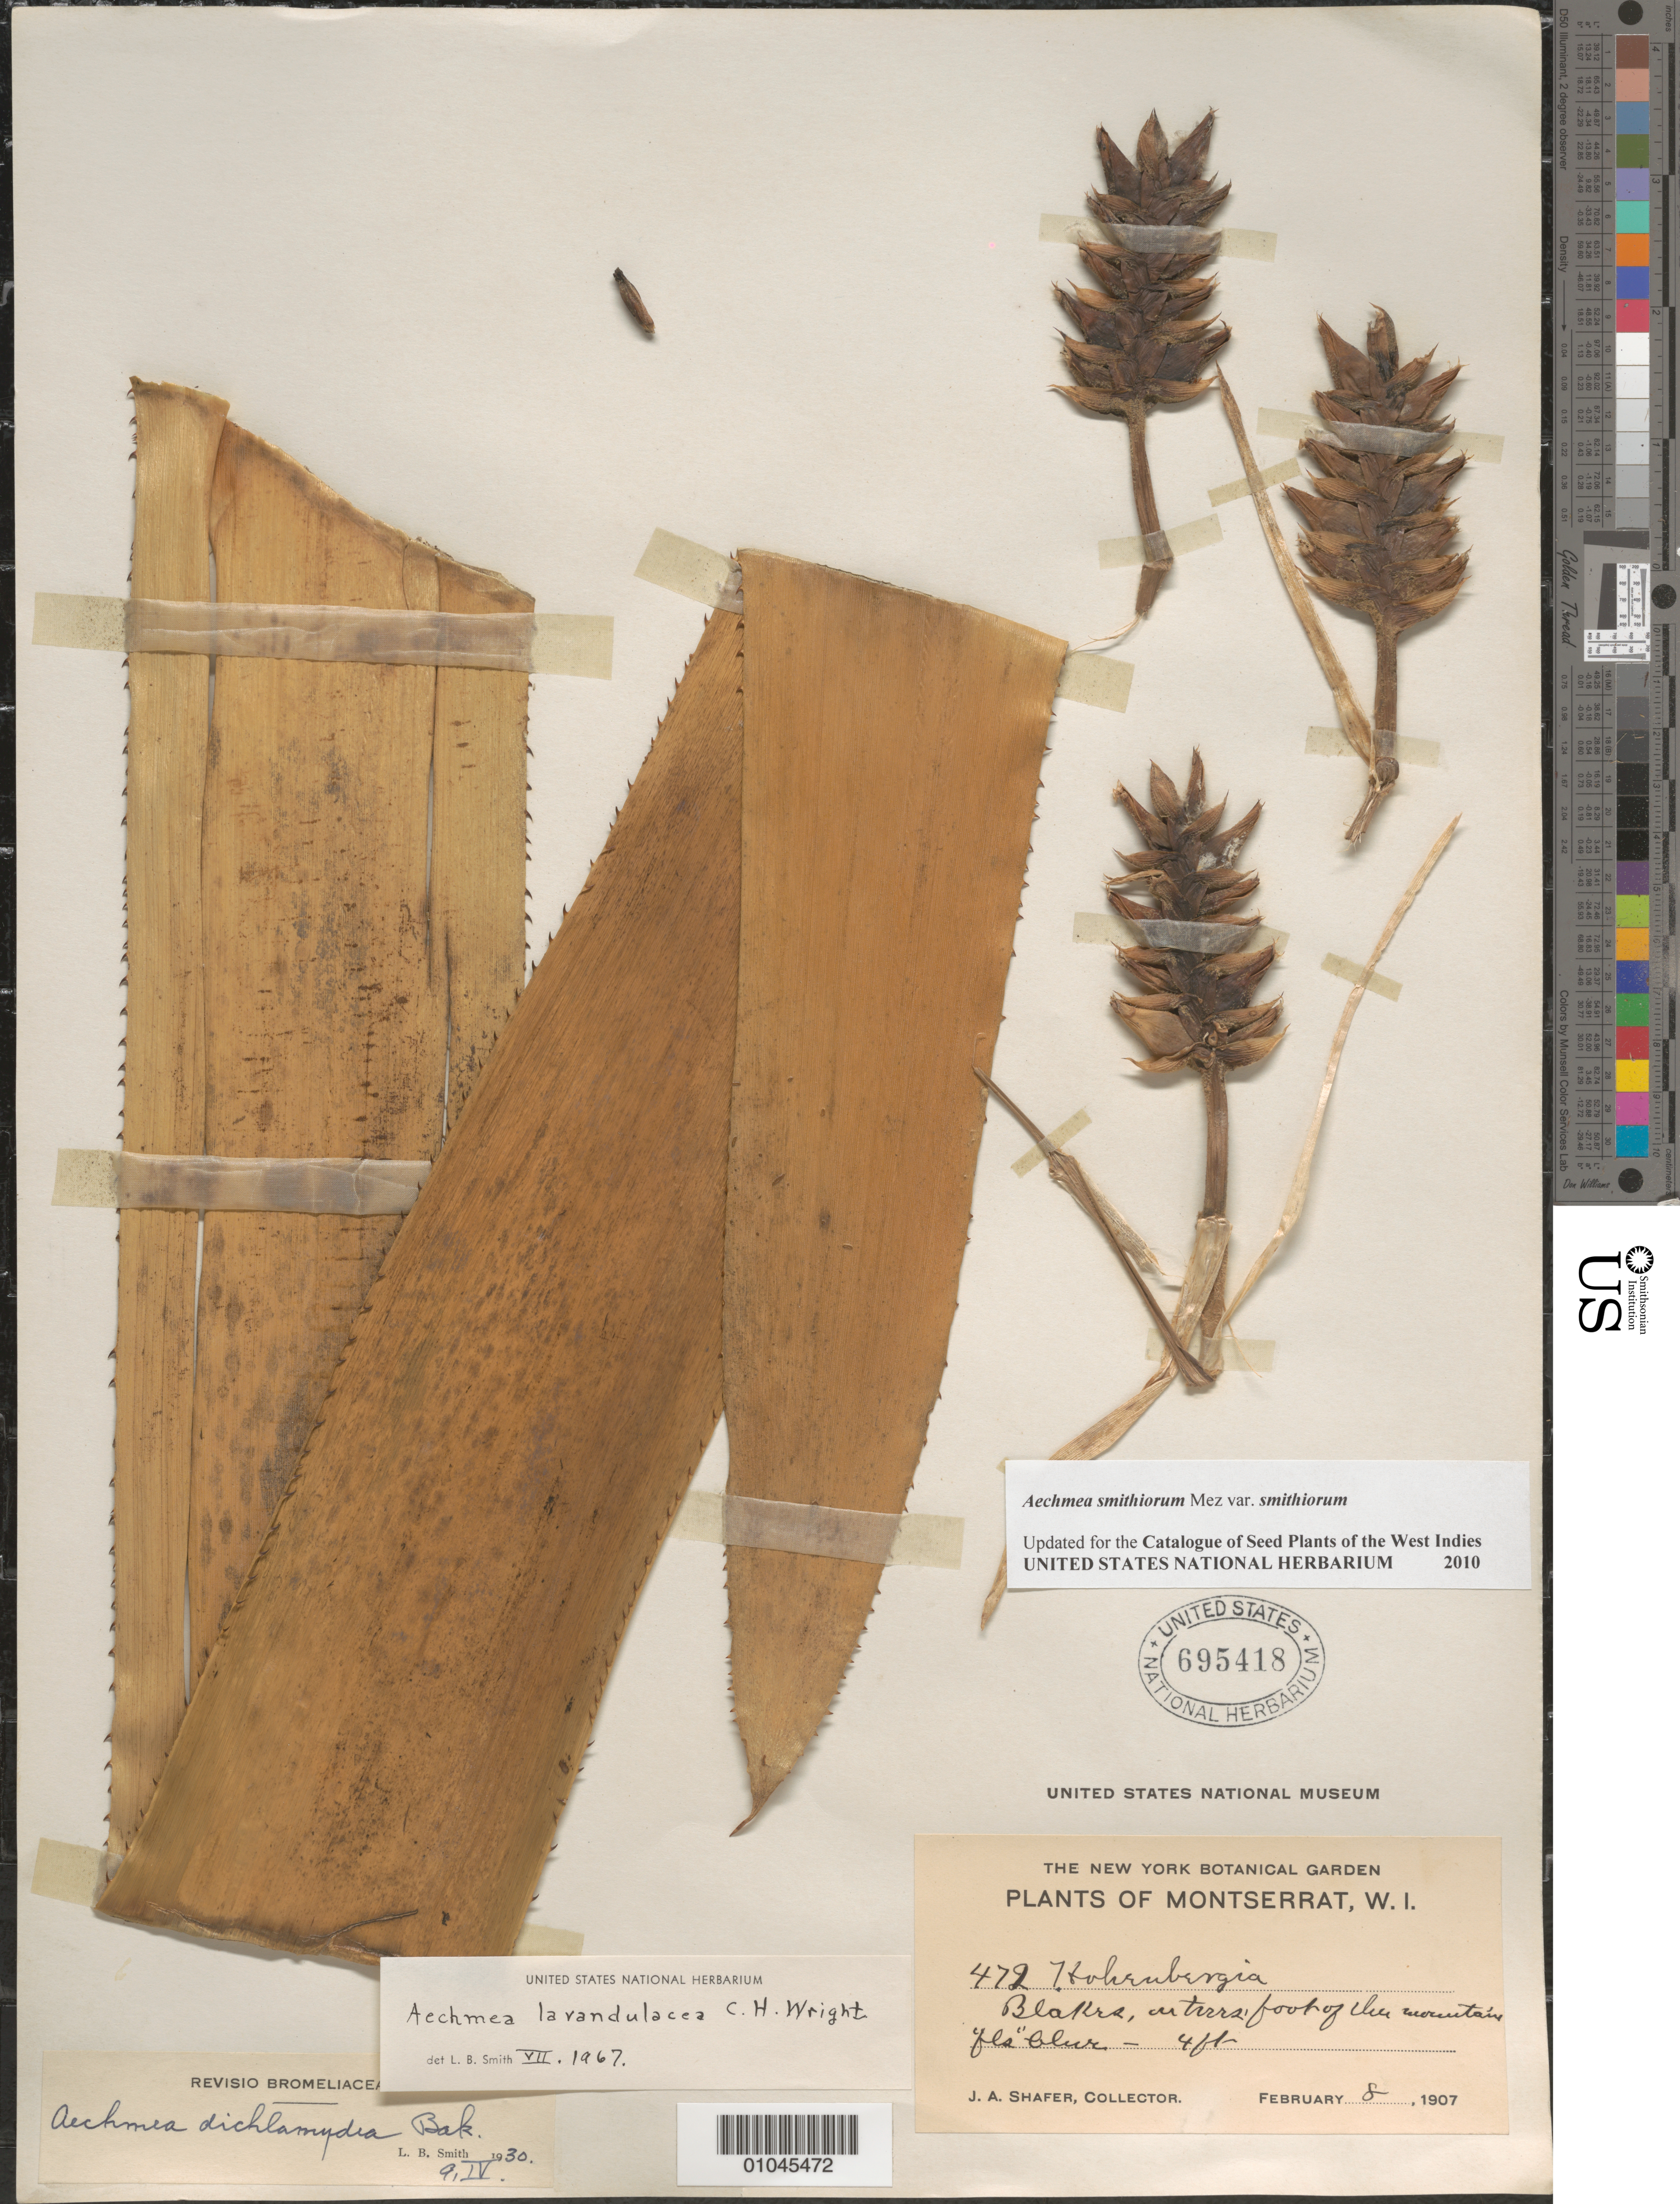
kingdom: Plantae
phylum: Tracheophyta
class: Liliopsida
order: Poales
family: Bromeliaceae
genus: Aechmea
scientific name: Aechmea smithiorum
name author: Mez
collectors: J. A. Shafer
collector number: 492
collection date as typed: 08 Feb 1907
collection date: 1907-02-08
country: Montserrat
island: Montserrat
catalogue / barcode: US 695418